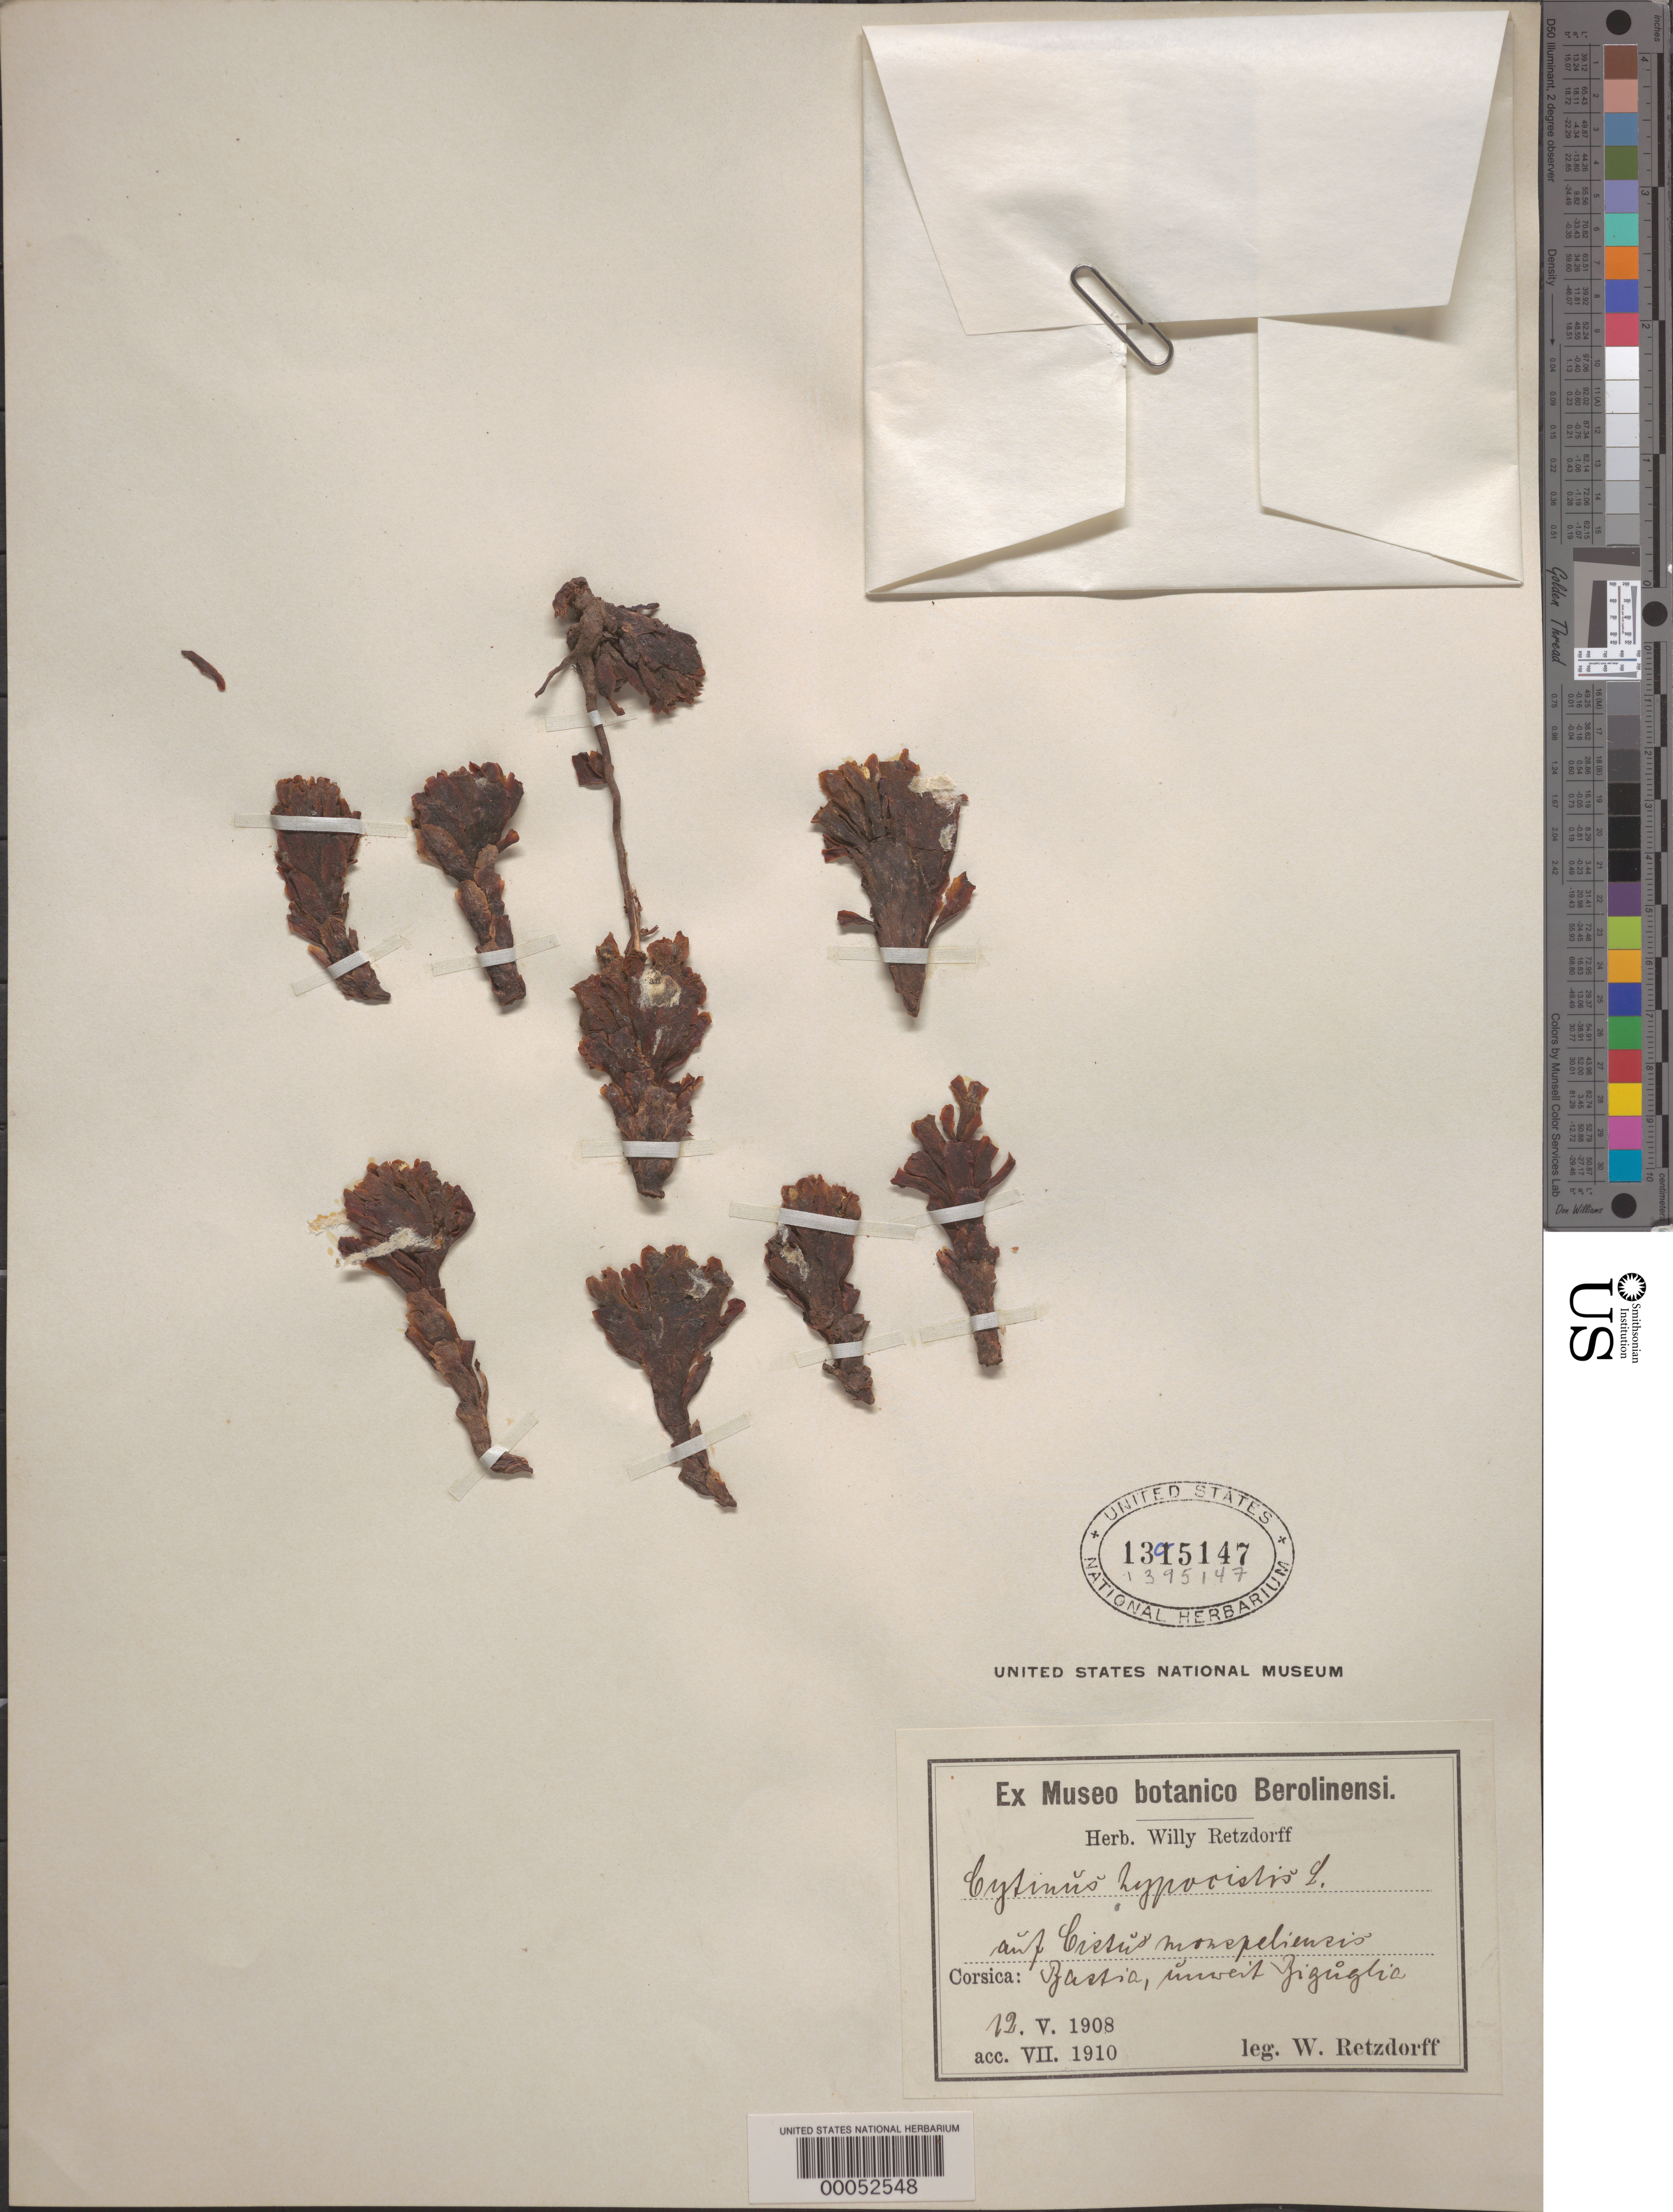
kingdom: Plantae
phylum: Tracheophyta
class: Magnoliopsida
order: Malvales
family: Cytinaceae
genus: Cytinus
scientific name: Cytinus hypocystis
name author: (L.) L.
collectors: W. Retzdorff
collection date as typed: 12 May 1908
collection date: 1908-05-12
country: France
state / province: Corsica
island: Corse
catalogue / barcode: US 1395147